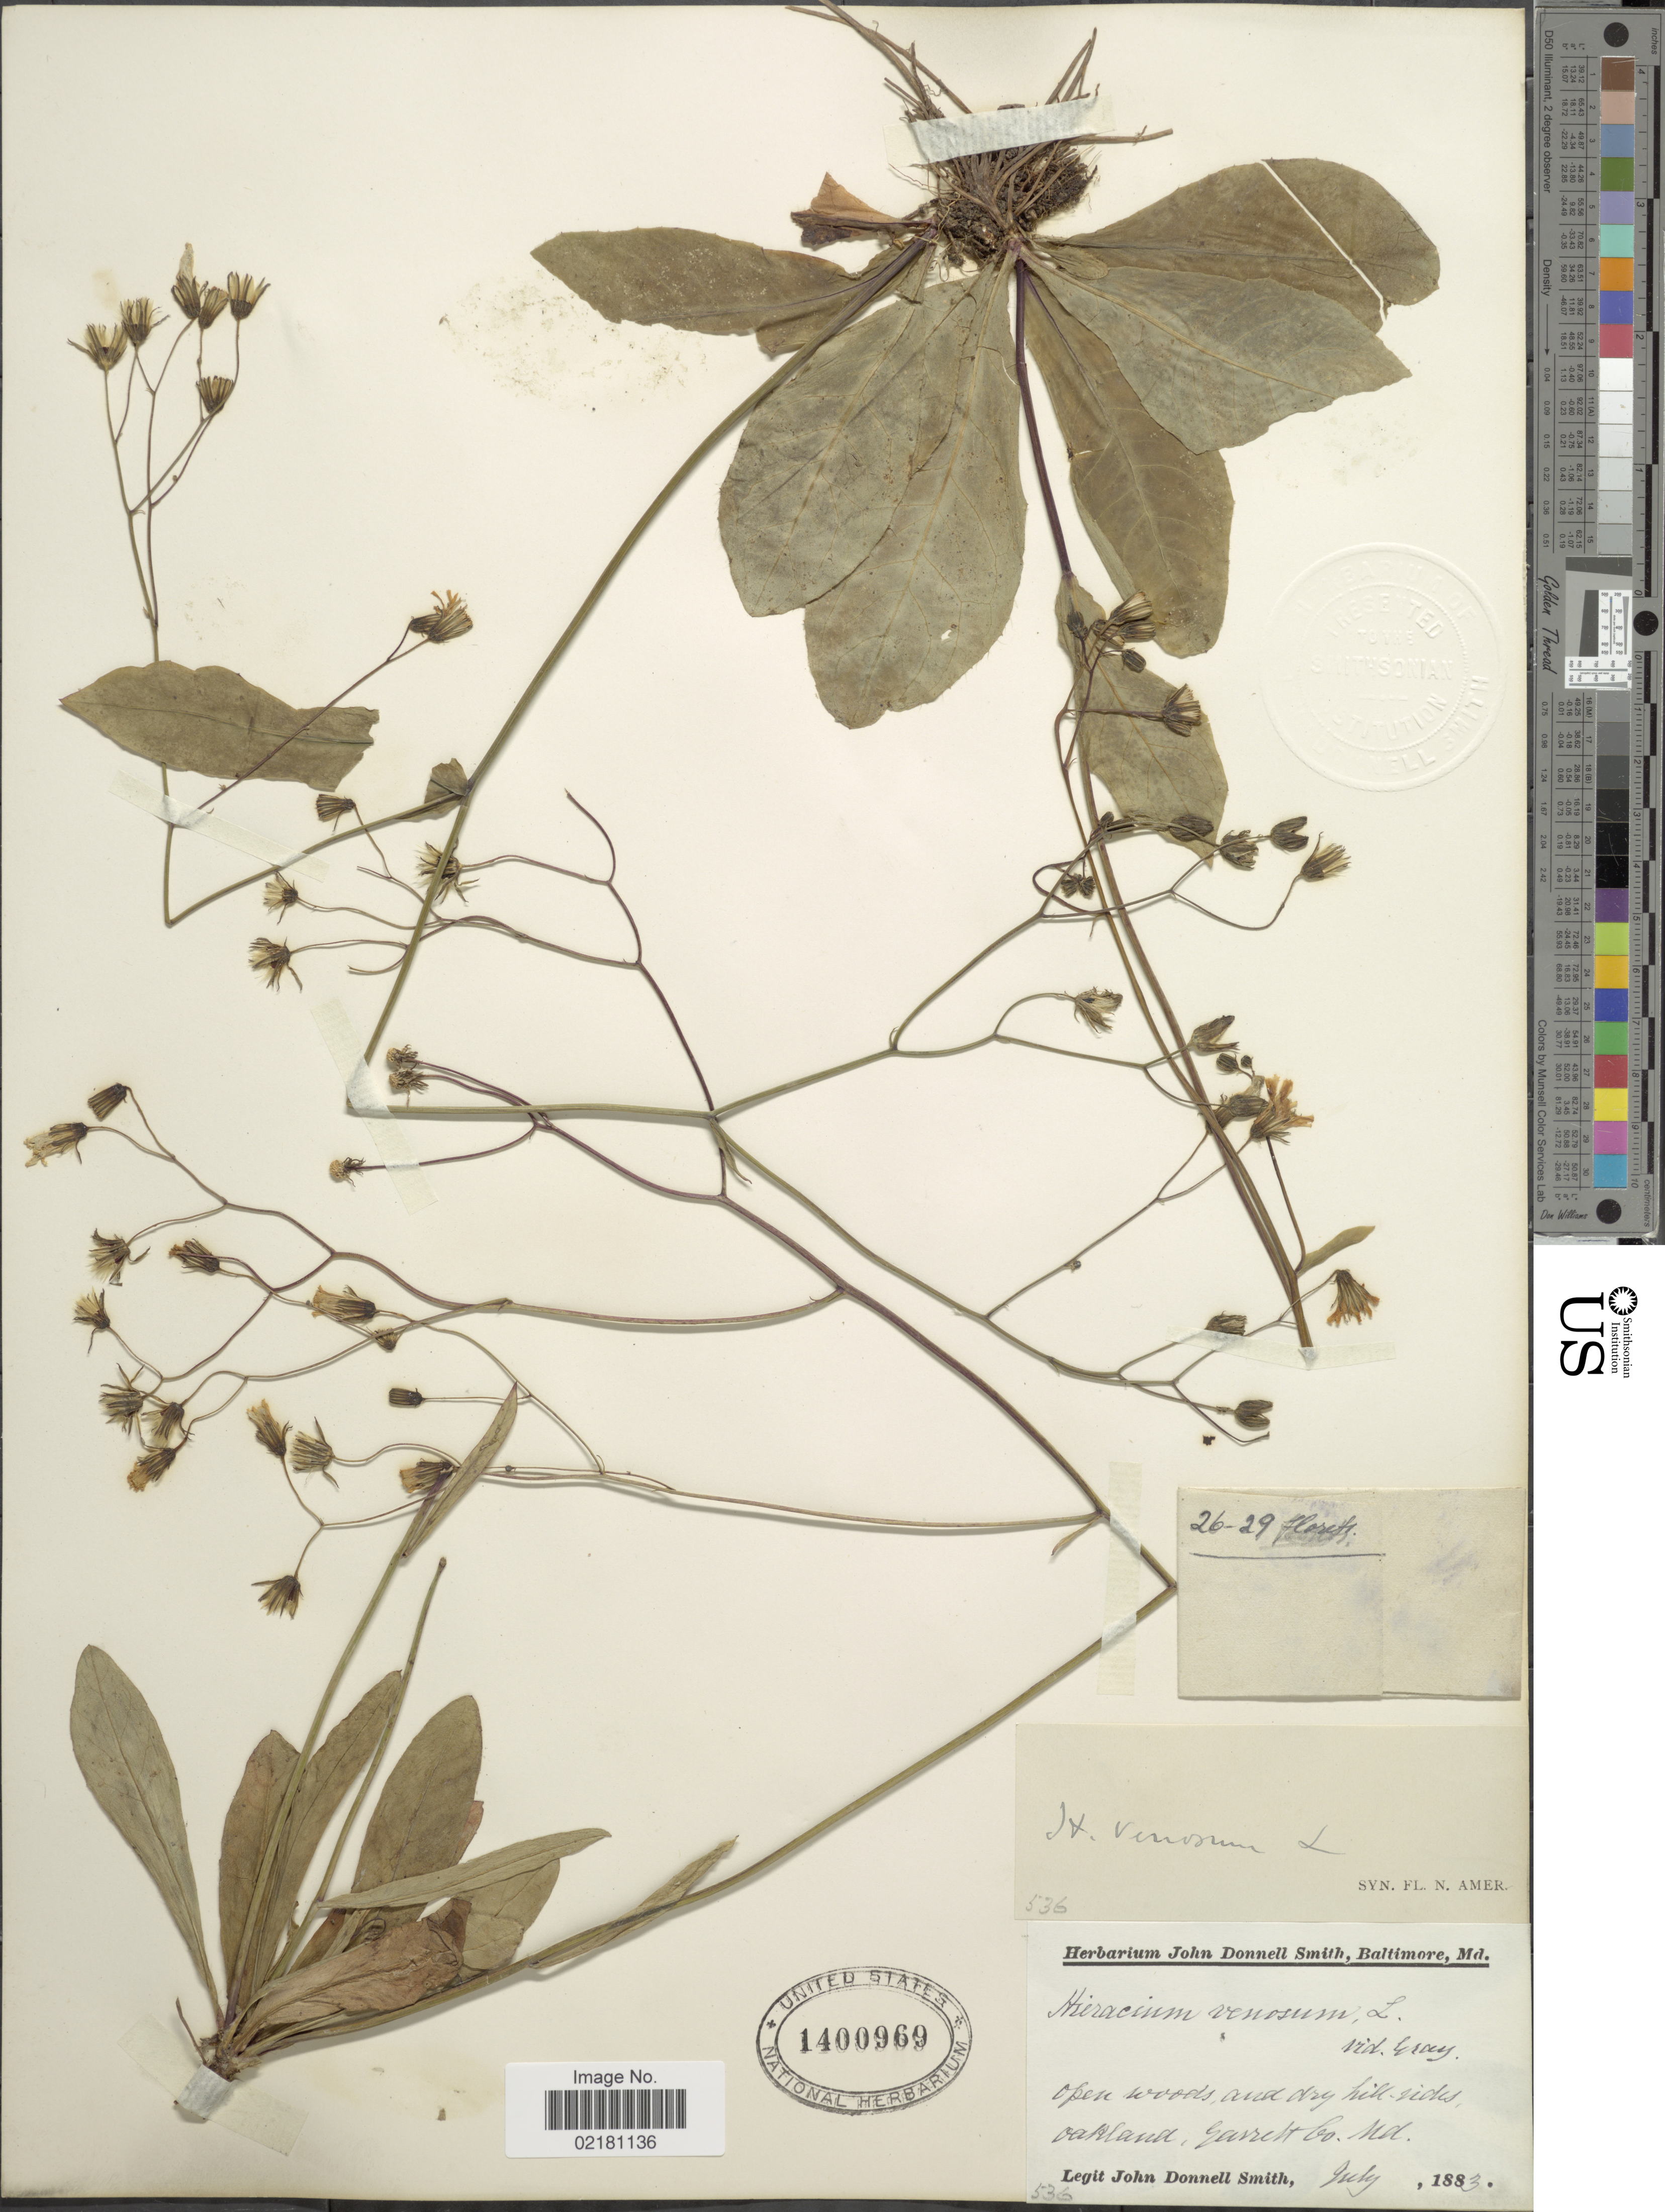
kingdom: Plantae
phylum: Tracheophyta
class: Magnoliopsida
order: Asterales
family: Asteraceae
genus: Hieracium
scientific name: Hieracium venosum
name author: L.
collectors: J. Donnell Smith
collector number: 536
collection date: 1883-07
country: United States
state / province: Maryland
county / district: Garrett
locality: Open woods, and dry hill-sides, Oakland, Garrett Co. Md.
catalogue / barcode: US 1400969